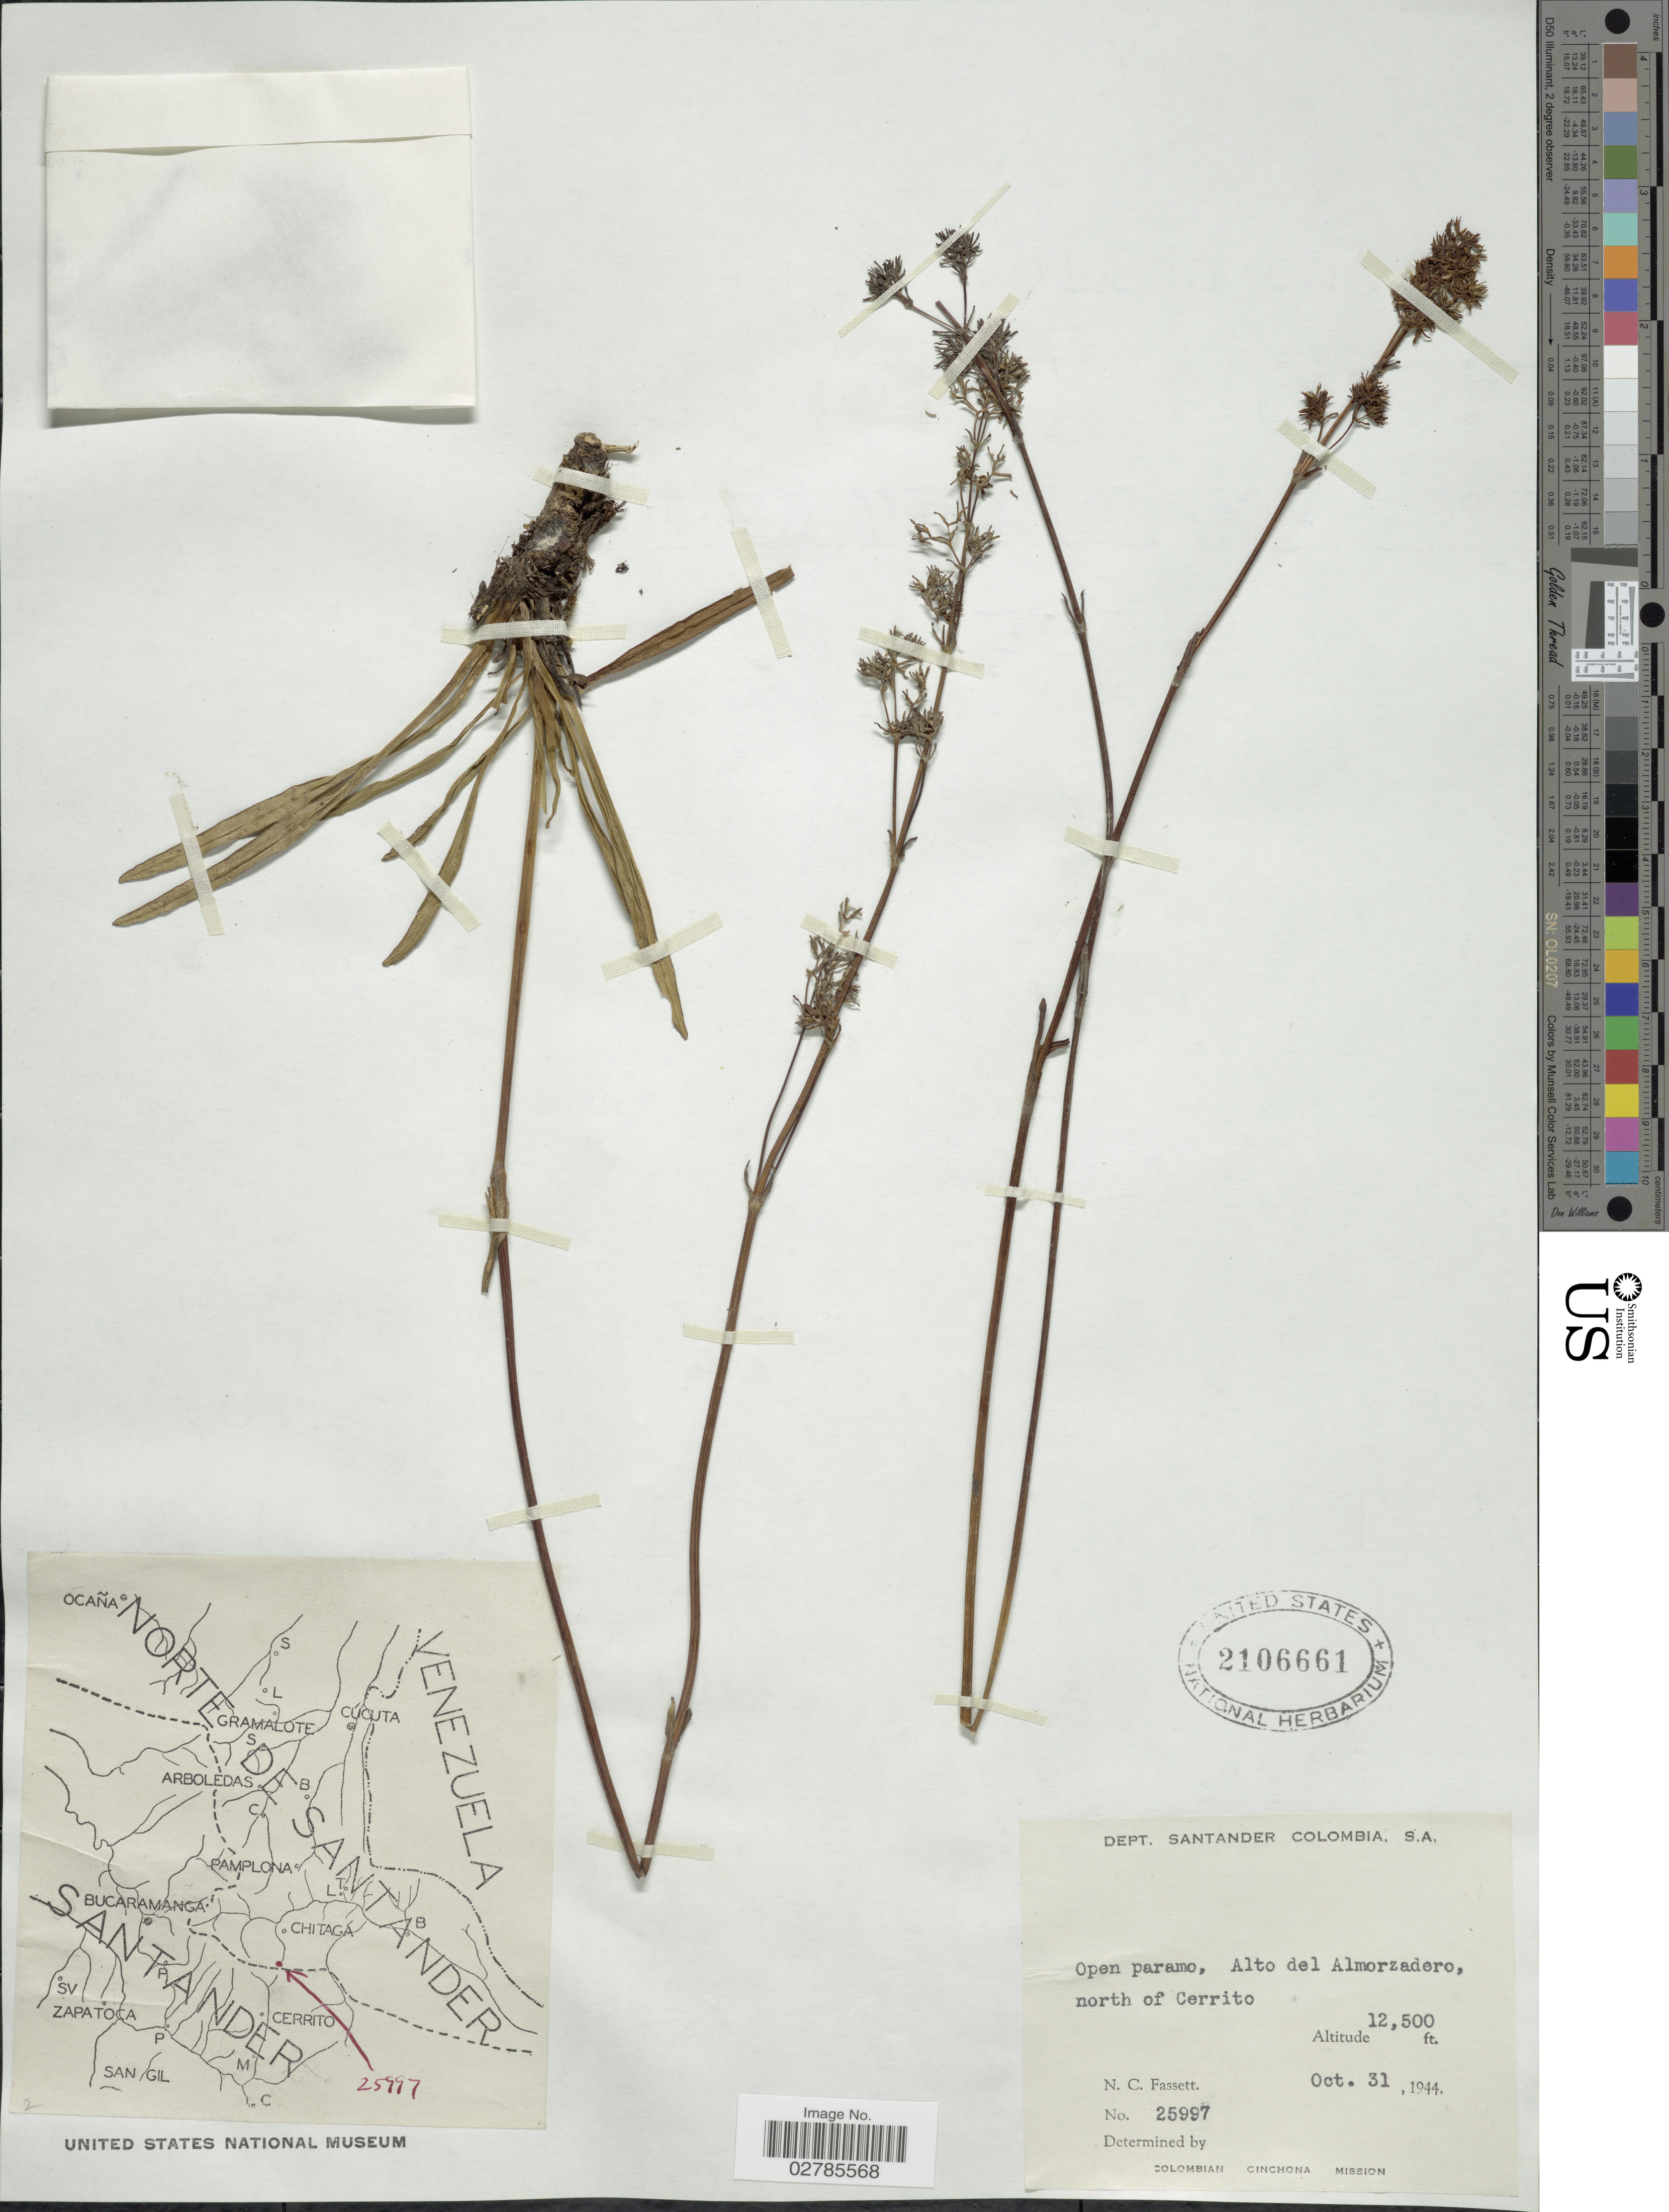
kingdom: Plantae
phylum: Tracheophyta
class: Magnoliopsida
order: Dipsacales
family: Caprifoliaceae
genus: Valeriana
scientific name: Valeriana vetasana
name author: Killip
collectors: N. C. Fassett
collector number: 25997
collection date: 1944-10-31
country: Colombia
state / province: Santander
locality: Dept. Santander. Alto del Almorzadero, north of Cerrito.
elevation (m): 3810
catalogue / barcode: US 2106661